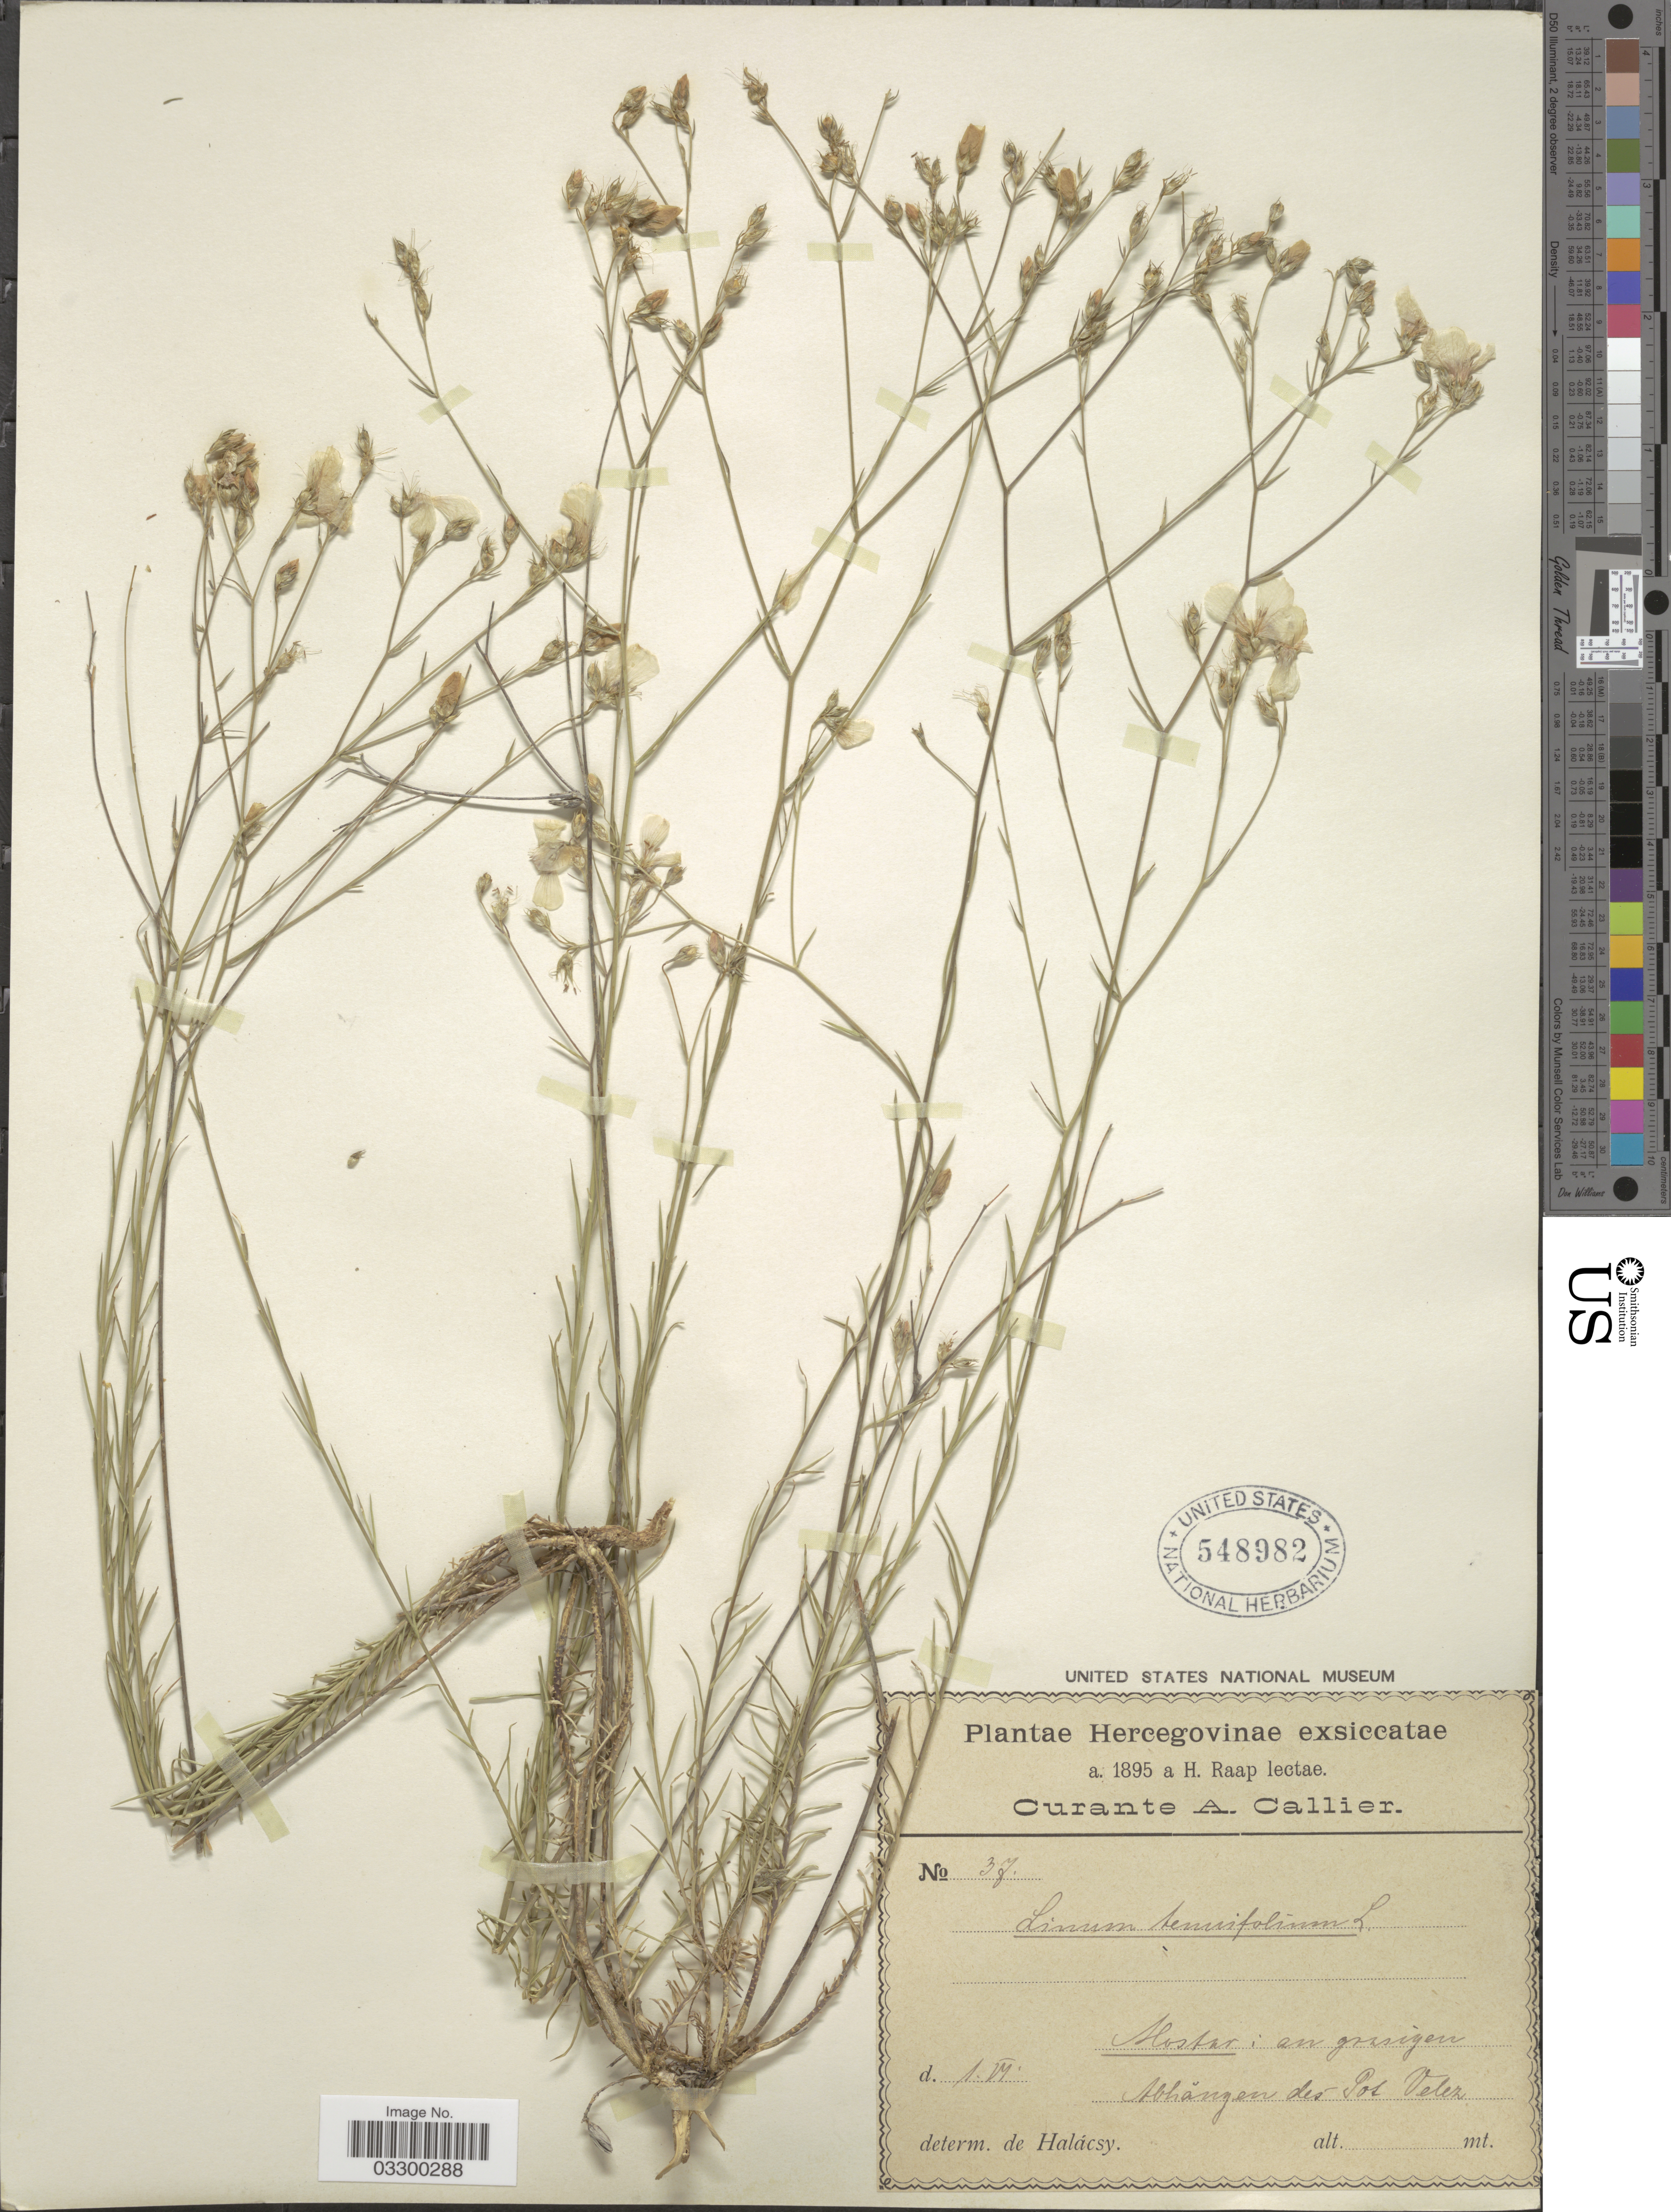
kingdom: Plantae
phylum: Tracheophyta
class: Magnoliopsida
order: Malpighiales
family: Linaceae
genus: Linum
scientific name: Linum tenuifolium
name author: L.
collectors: H. Raap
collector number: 37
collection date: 1895-06-01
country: Bosnia and Herzegovina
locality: Hercegovinae. Mostar: an grasigen Abhängen des Pos [interpreted] Velez.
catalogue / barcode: US 548982